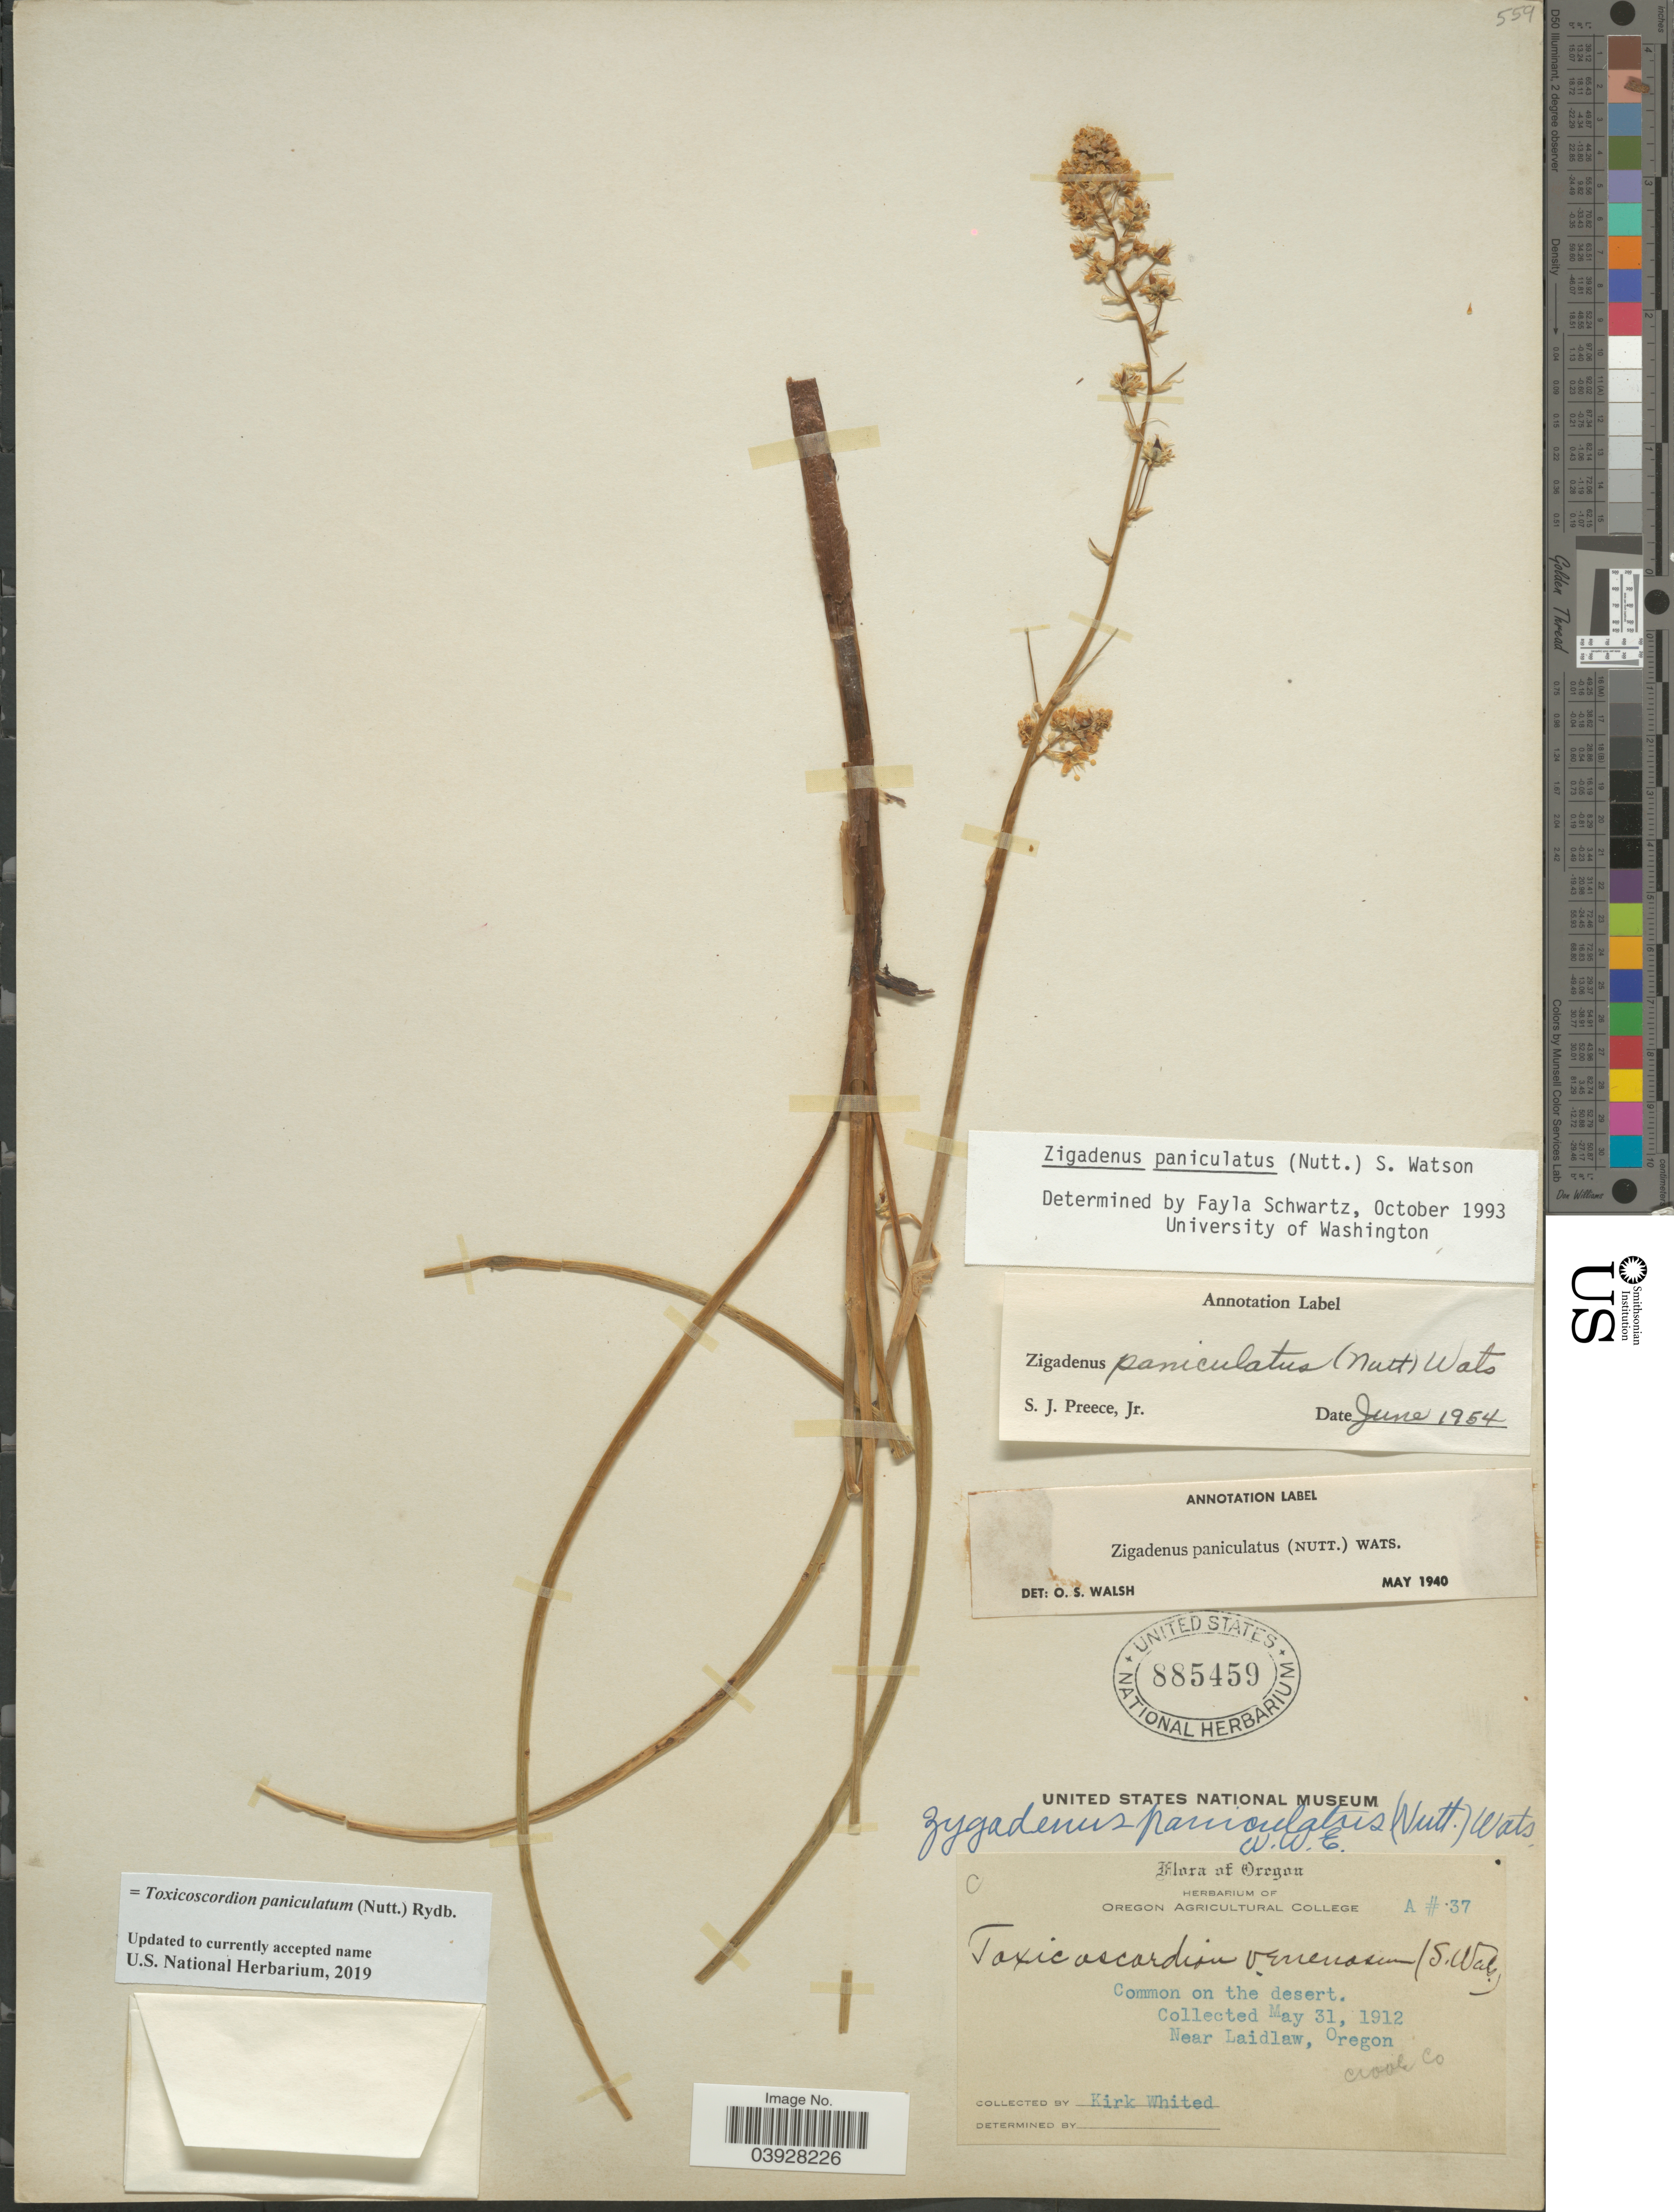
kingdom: Plantae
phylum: Tracheophyta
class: Liliopsida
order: Liliales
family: Melanthiaceae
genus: Toxicoscordion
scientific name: Toxicoscordion paniculatum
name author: (Nutt.) Rydb.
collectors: K. Whited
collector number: A37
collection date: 1912-05-31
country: United States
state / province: Oregon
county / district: Crook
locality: Near Laidlaw. Crook Co.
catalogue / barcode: US 885459